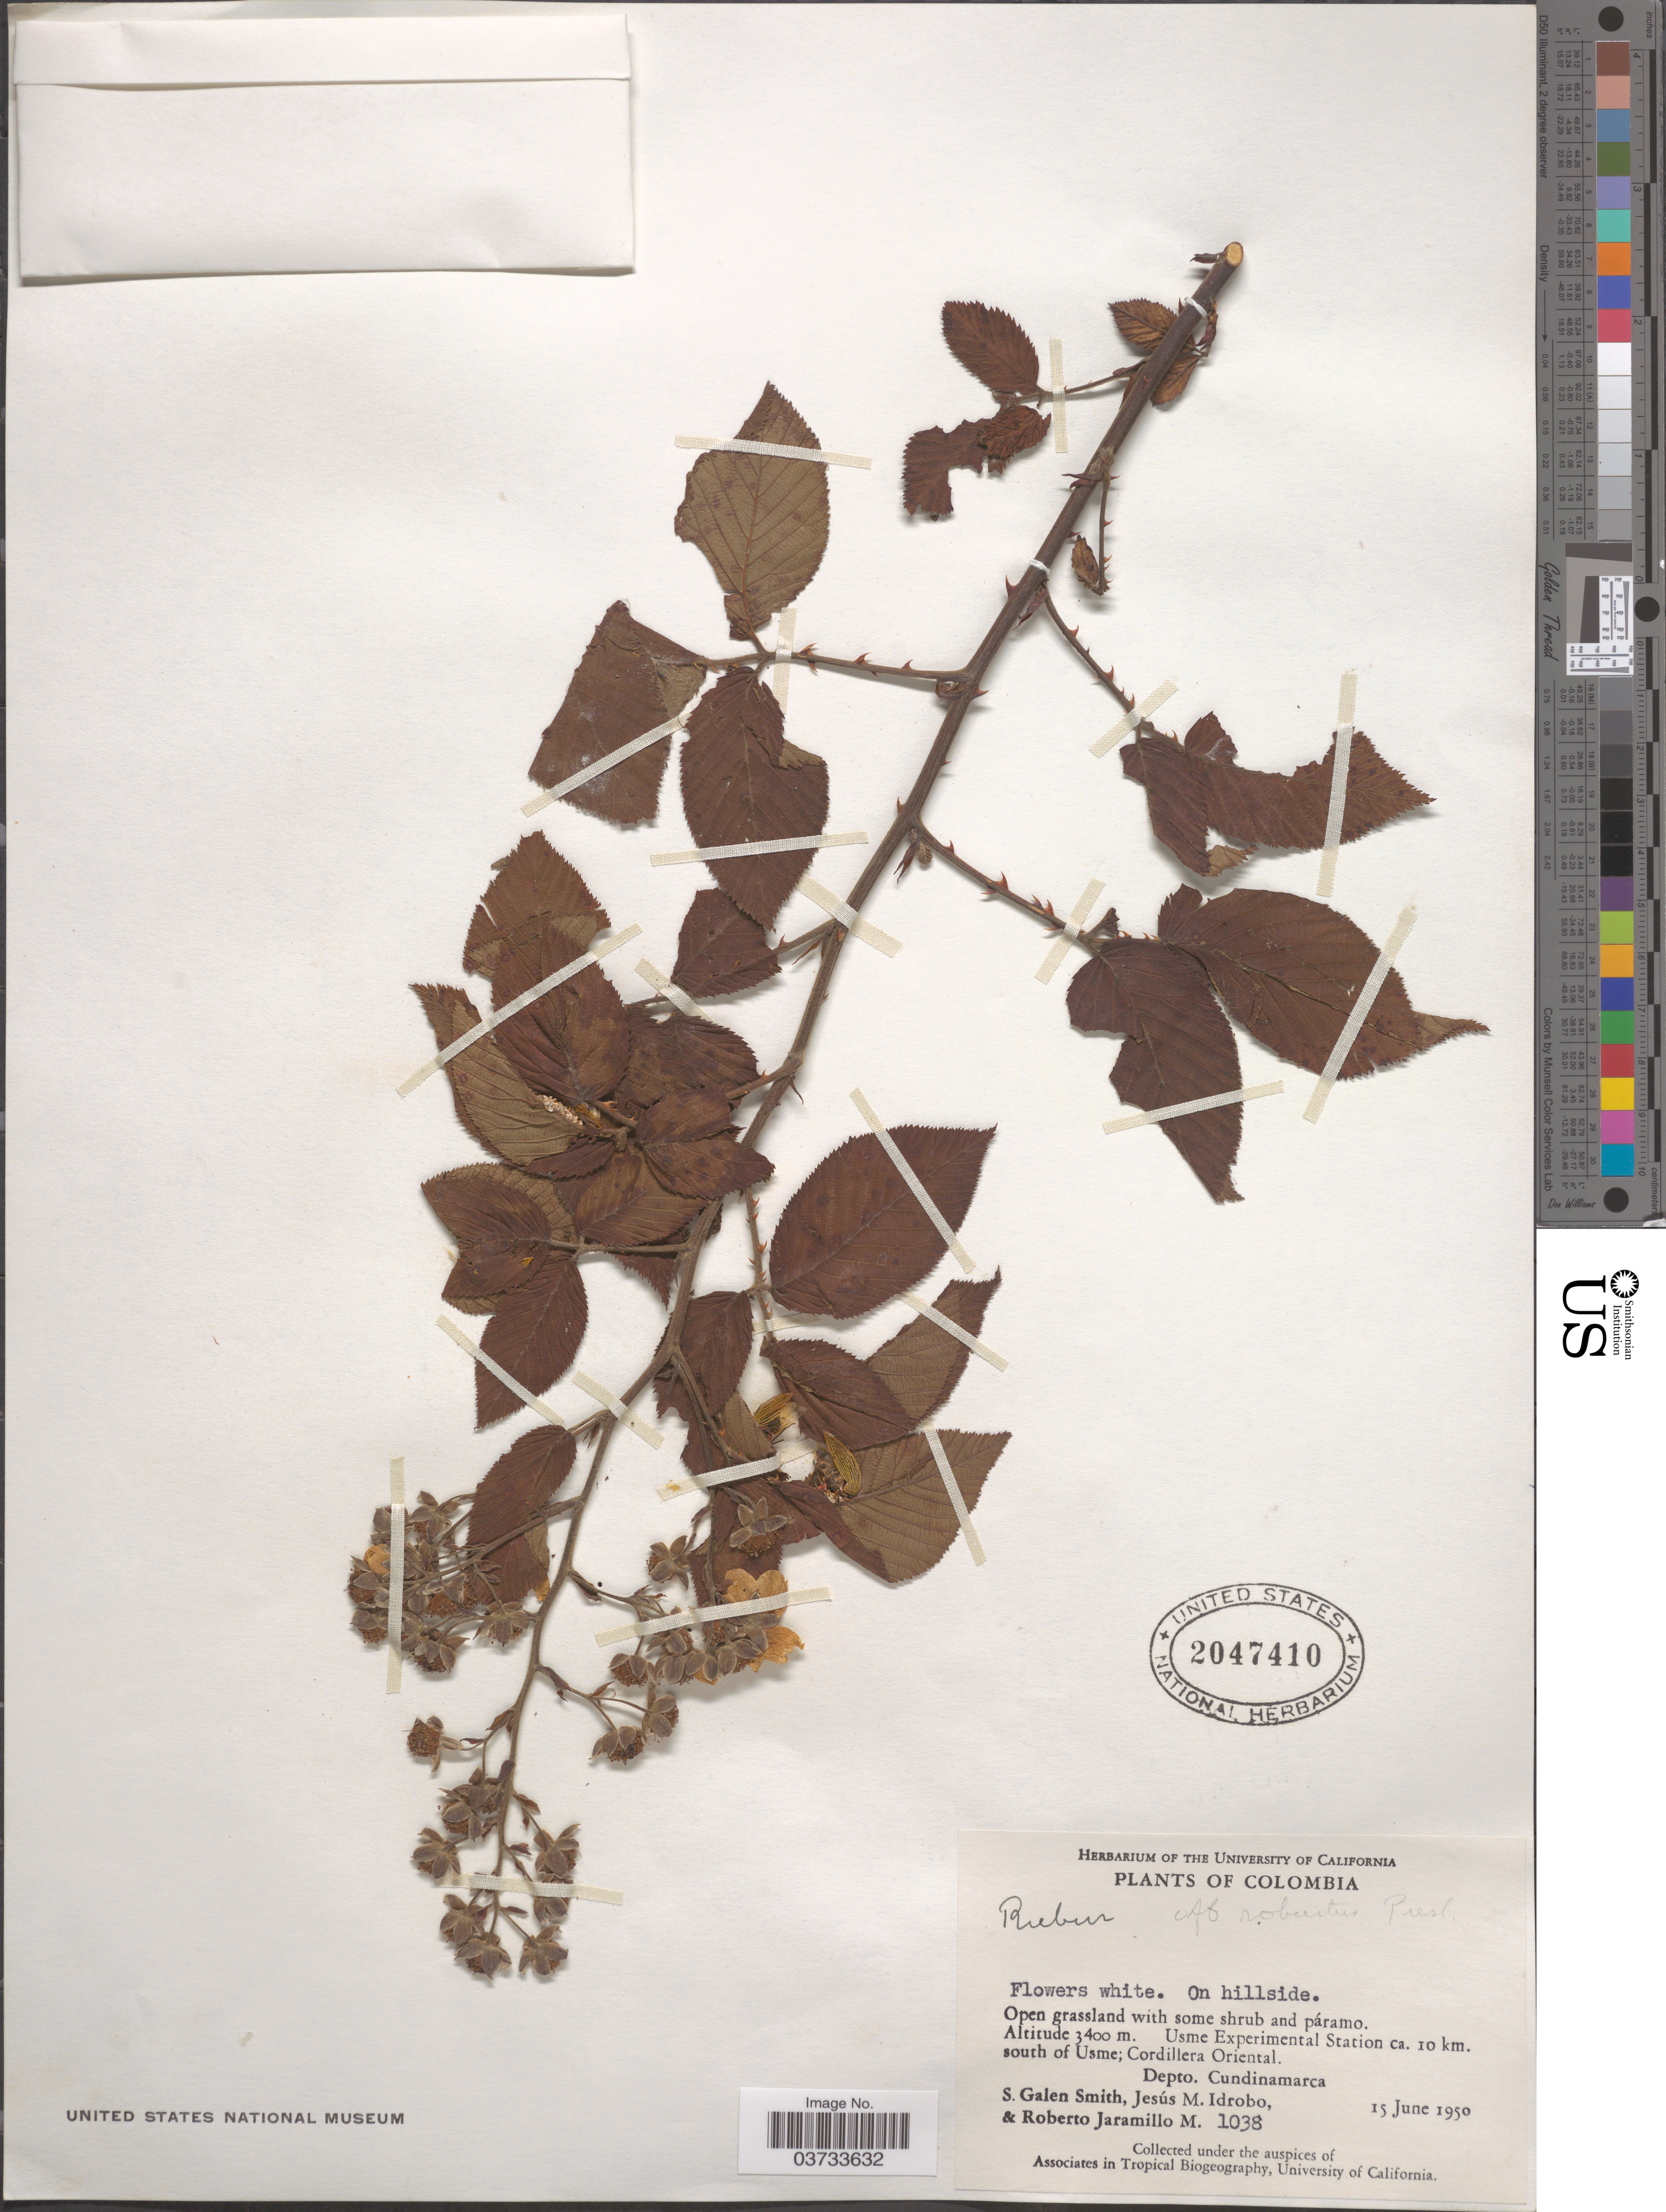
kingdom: Plantae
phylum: Tracheophyta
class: Magnoliopsida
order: Rosales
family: Rosaceae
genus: Rubus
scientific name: Rubus robustus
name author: C. Presl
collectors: S. G. Smith, J. M. Idrobo & R. Jaramillo M.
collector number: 1038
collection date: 1950-06-15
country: Colombia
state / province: Cundinamarca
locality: Usme Experimental Station ca. 10 km. south of Usme; Cordillera Oriental. Depto. Cundinamarca.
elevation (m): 3400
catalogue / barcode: US 2047410